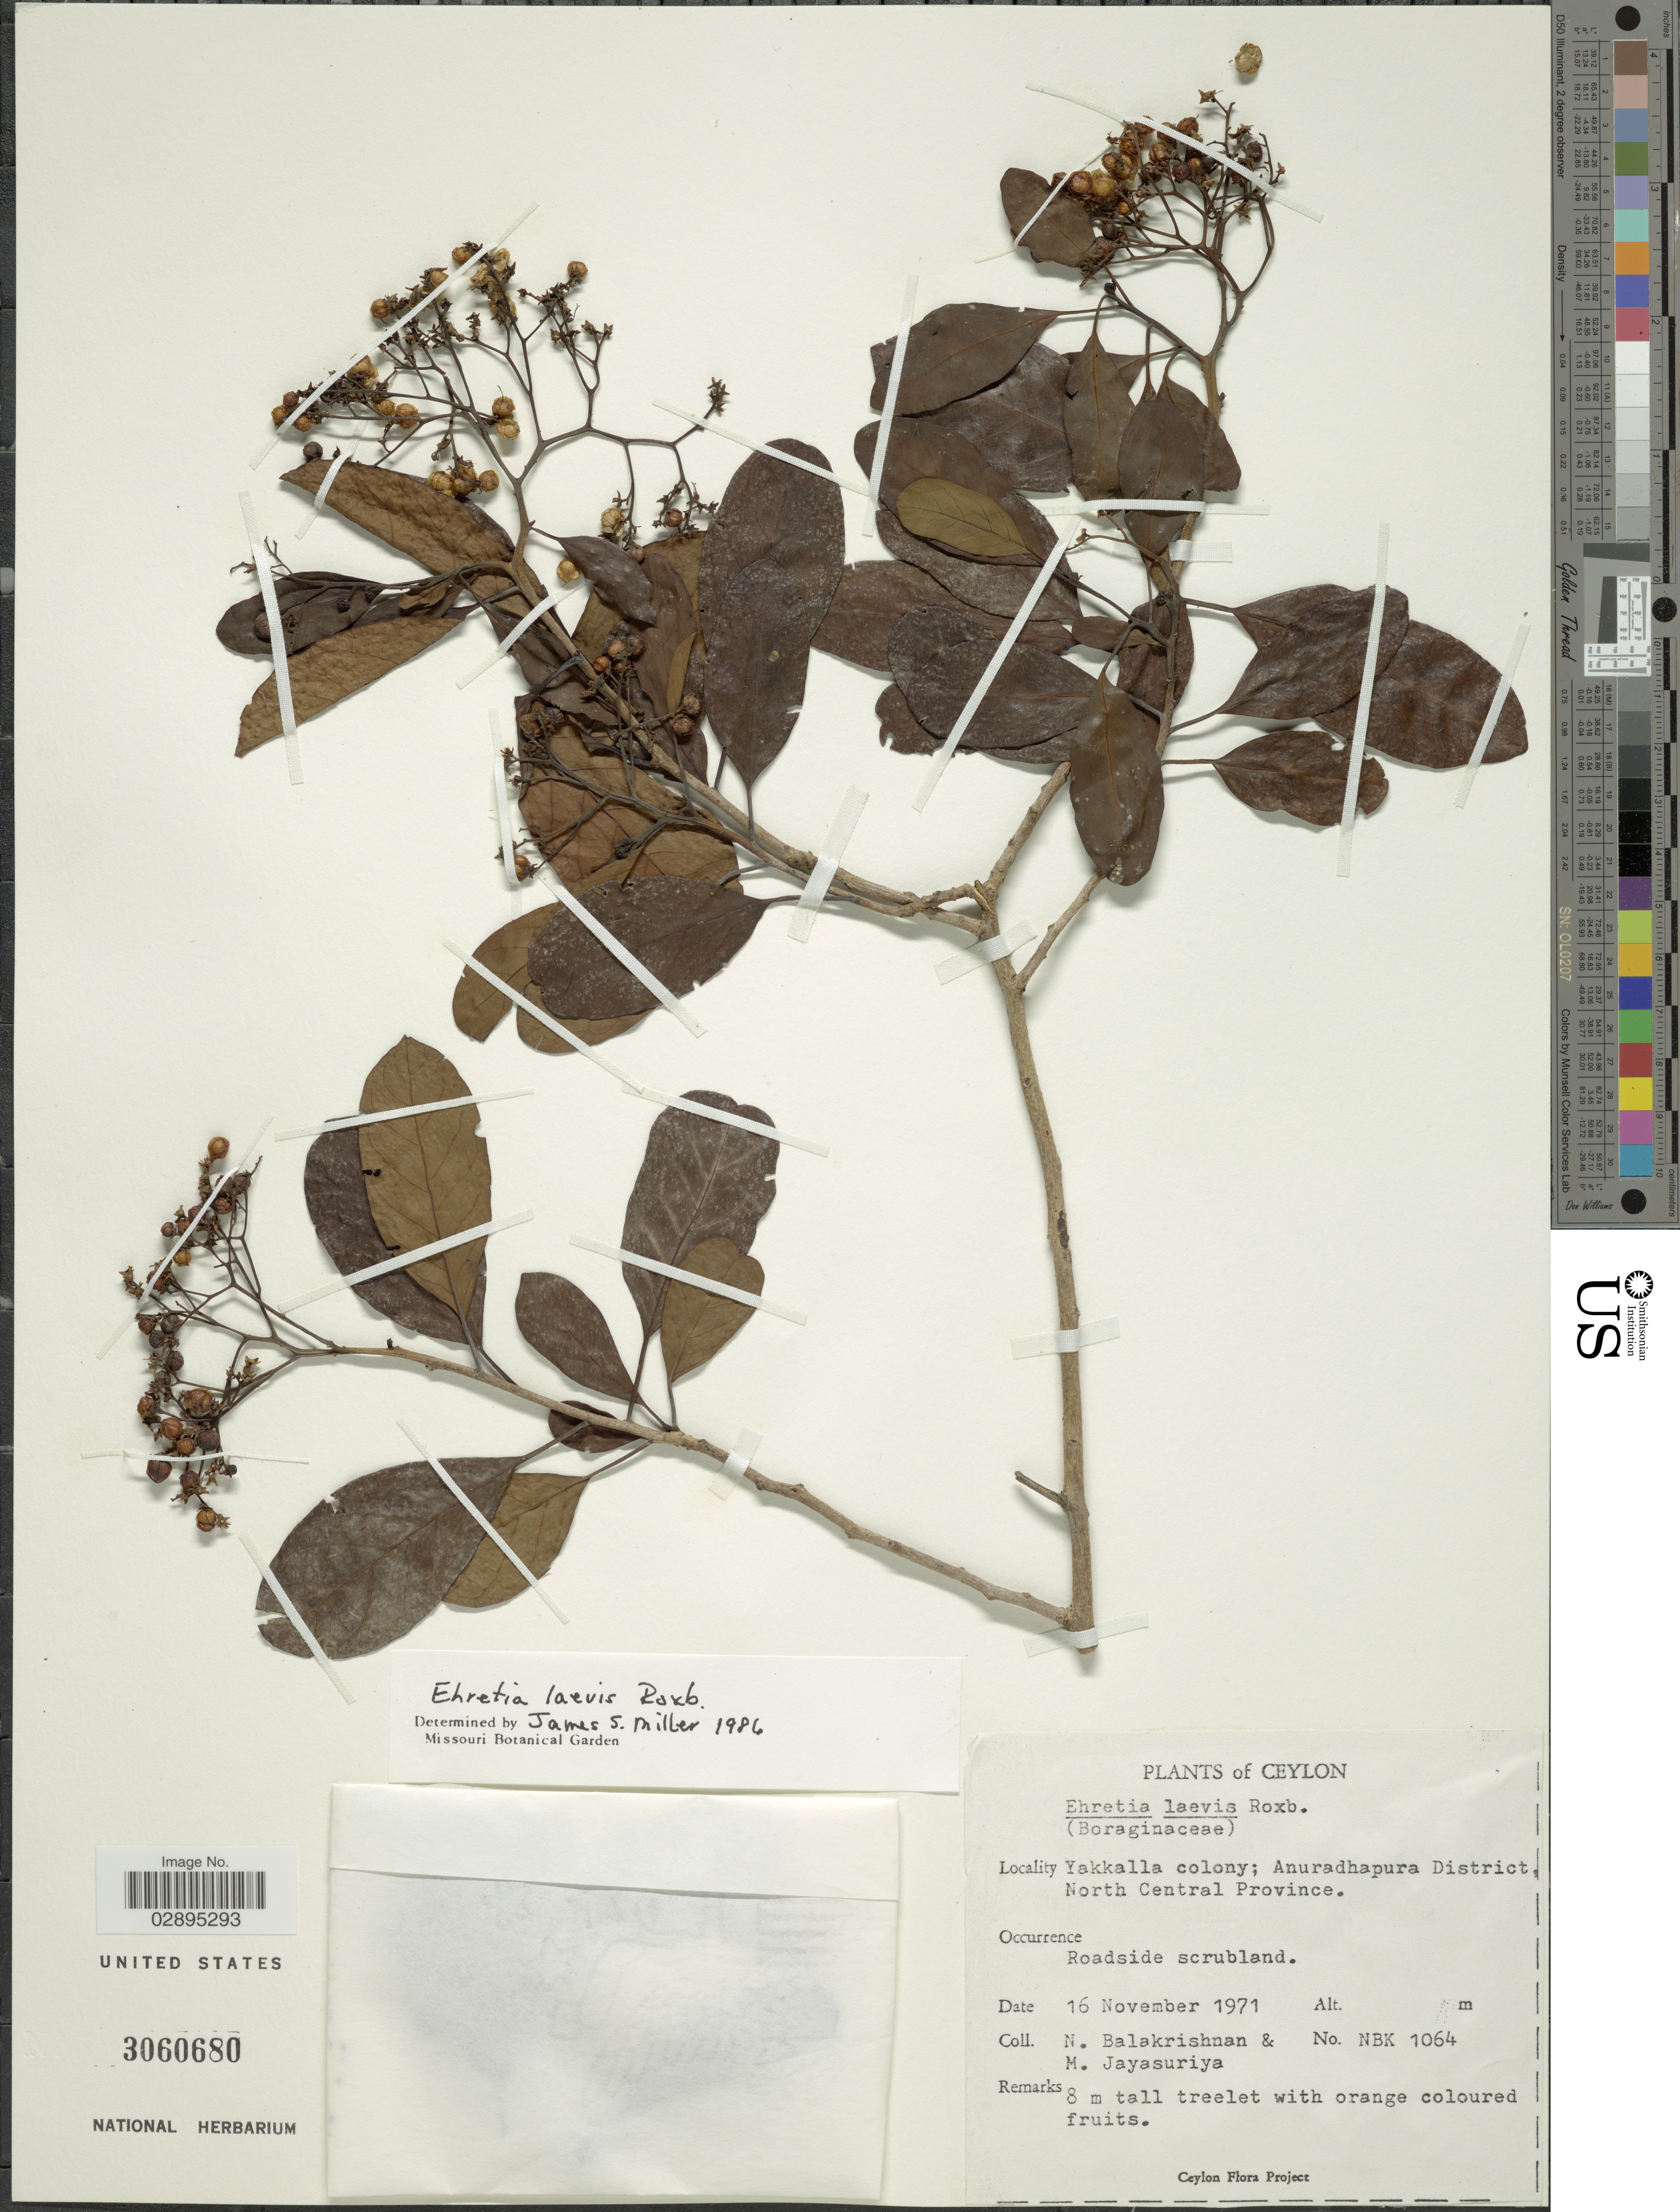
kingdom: Plantae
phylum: Tracheophyta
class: Magnoliopsida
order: Boraginales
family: Ehretiaceae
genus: Ehretia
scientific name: Ehretia laevis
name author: Roxb.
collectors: N. Balakrishnan & M. Jayasuriya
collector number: NBK1064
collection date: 1971-11-16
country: Sri Lanka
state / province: North Central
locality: Ceylon. Yakkala colony; Anuradhapura District.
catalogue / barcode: US 3060680